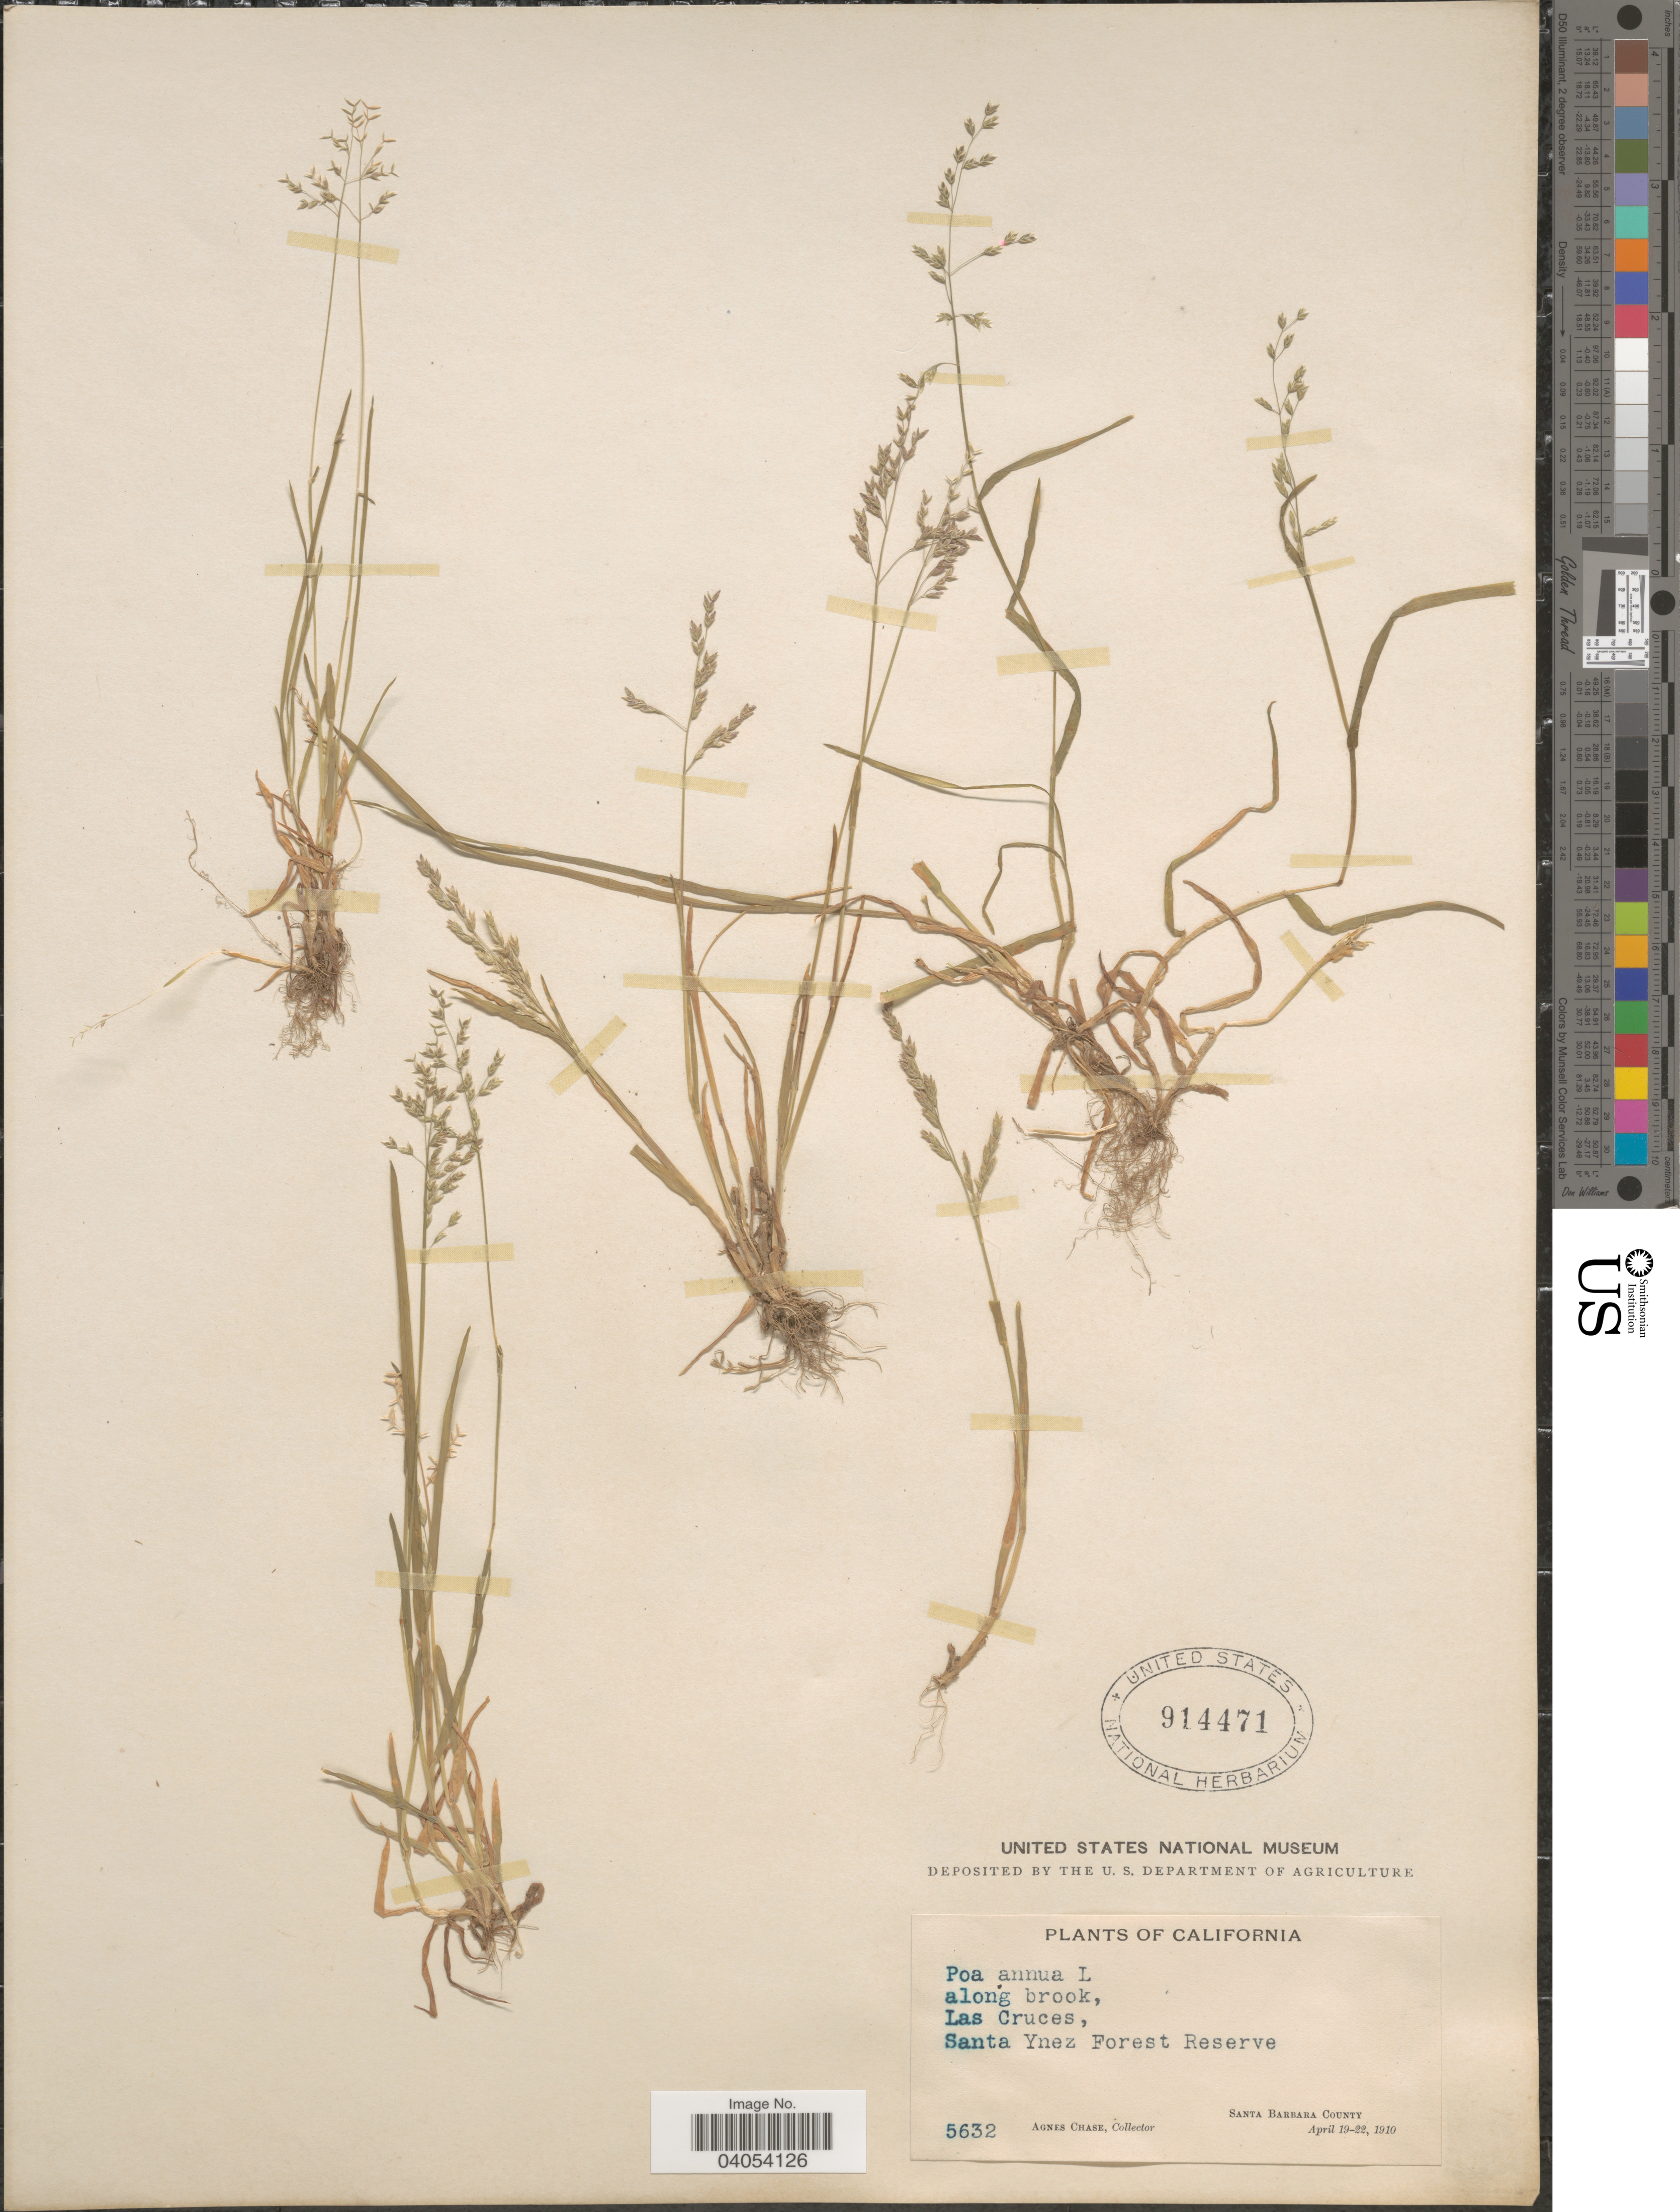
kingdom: Plantae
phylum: Tracheophyta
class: Liliopsida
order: Poales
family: Poaceae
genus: Poa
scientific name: Poa annua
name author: L.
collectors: A. Chase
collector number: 5632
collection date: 1910-04-19/1910-04-22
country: United States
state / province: California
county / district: Santa Barbara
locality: Along brook, Las Cruces, Santa Ynez Forest Reserve. Santa Barbara County.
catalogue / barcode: US 914471